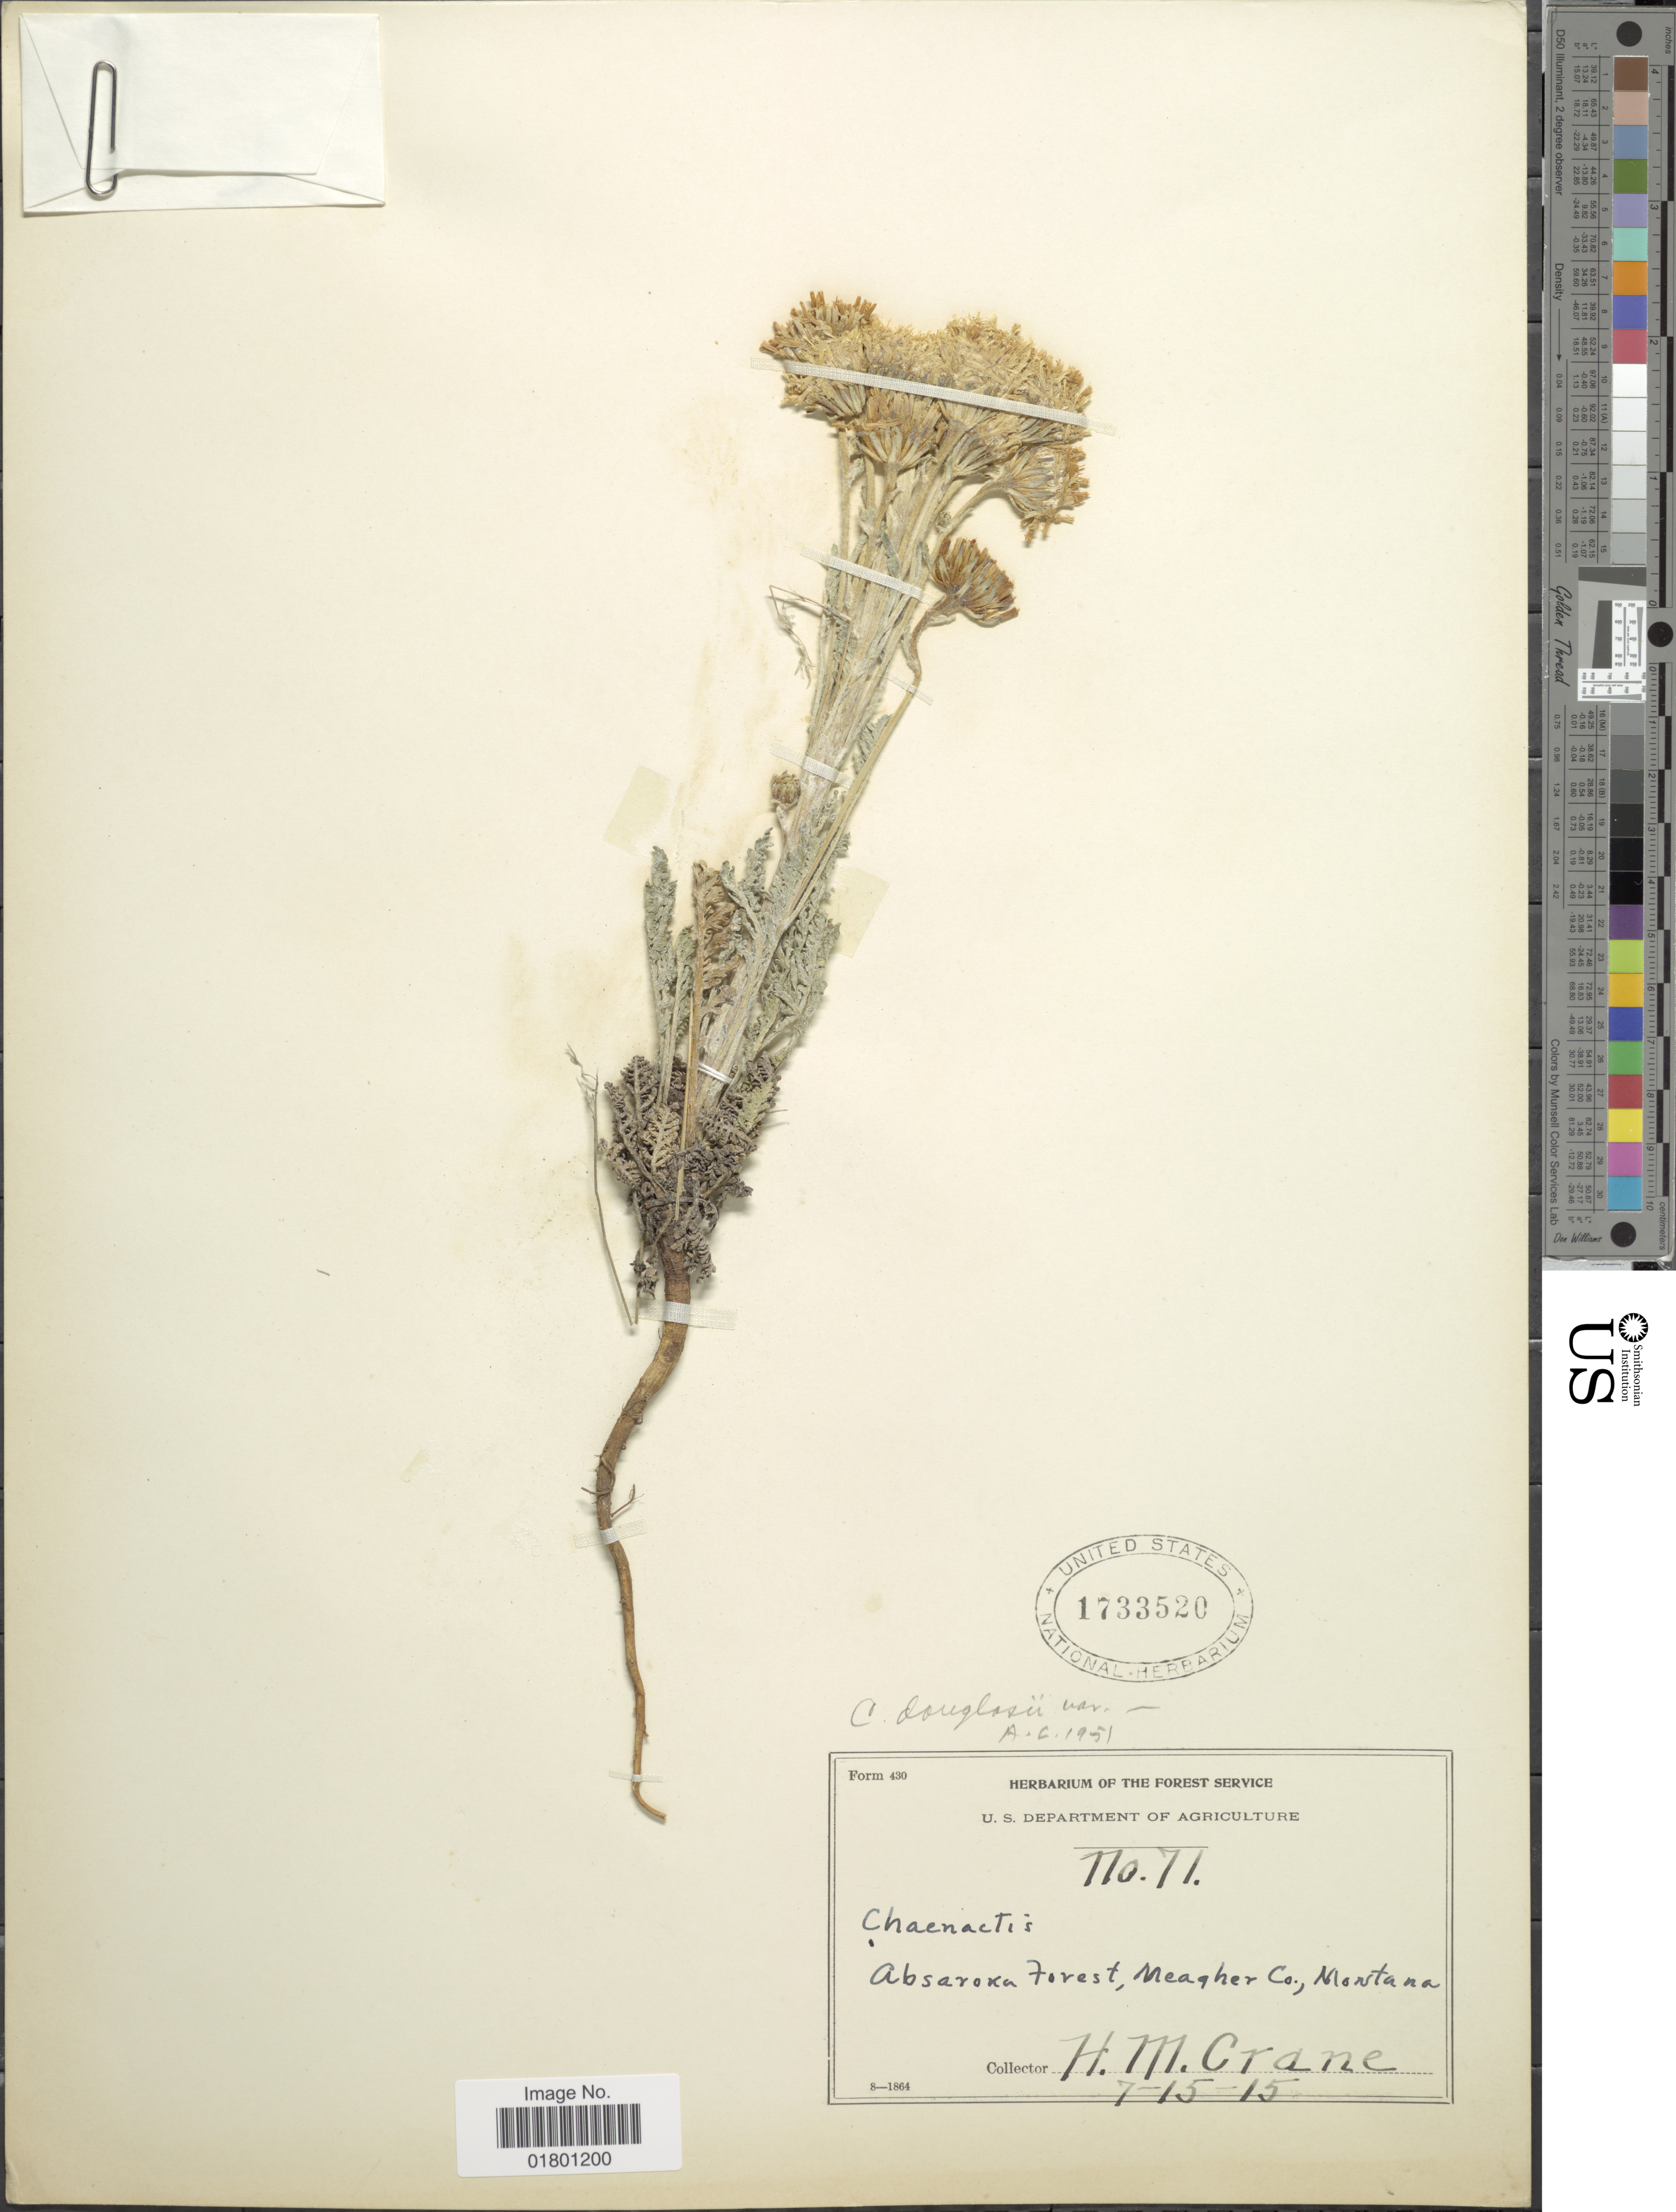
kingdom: Plantae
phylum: Tracheophyta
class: Magnoliopsida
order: Asterales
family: Asteraceae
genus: Chaenactis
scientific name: Chaenactis douglasii var. achilleaefolia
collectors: H. Crane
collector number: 71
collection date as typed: Transcribed d/m/y: 15/7/15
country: United States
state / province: Montana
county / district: Meagher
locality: Absaroka forest.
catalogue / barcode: US 1733520